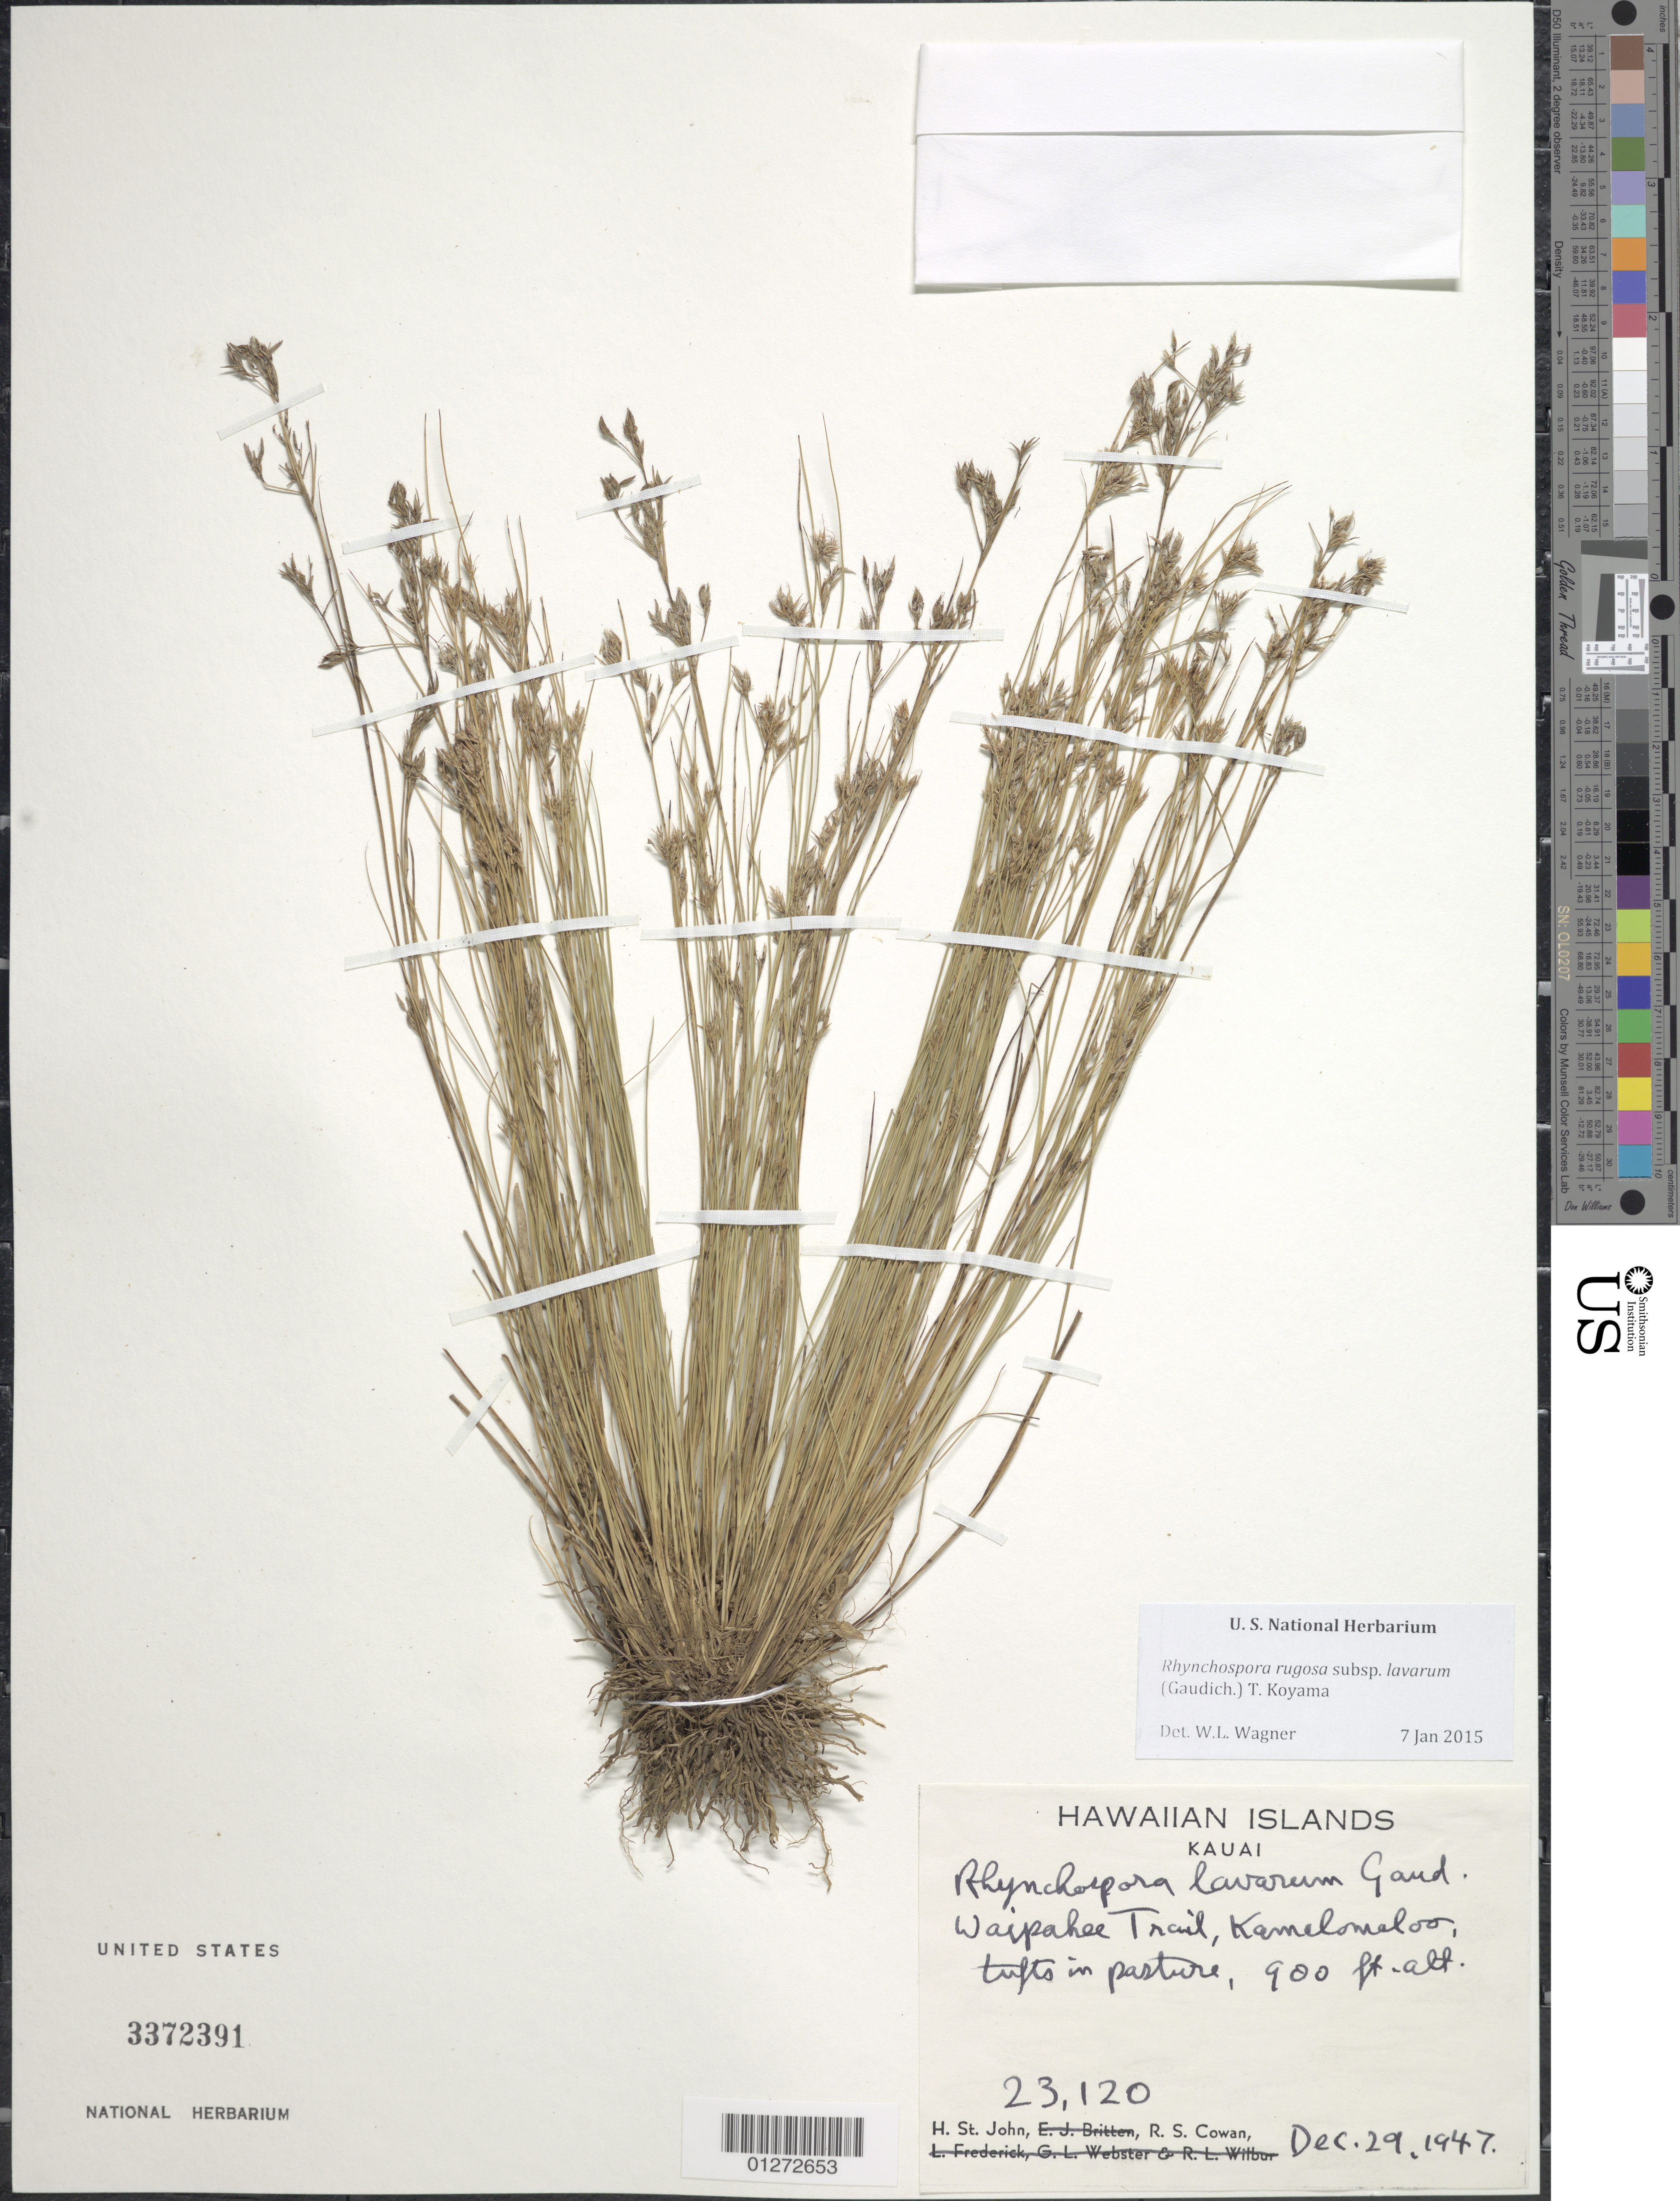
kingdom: Plantae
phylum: Tracheophyta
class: Liliopsida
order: Poales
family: Cyperaceae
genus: Rhynchospora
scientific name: Rhynchospora rugosa subsp. lavarum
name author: (Gaudich.) T. Koyama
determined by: Wagner, W. L., (BOT), Smithsonian Institution - National Museum of Natural History (UNITED STATES)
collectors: H. St. John & R. S. Cowan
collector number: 23120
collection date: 1947-12-29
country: United States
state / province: Hawaii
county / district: Kaui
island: Kaua'i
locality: Waipahee Trail, Kamelomaloo.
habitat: Pasture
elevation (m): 274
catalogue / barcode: US 3372391